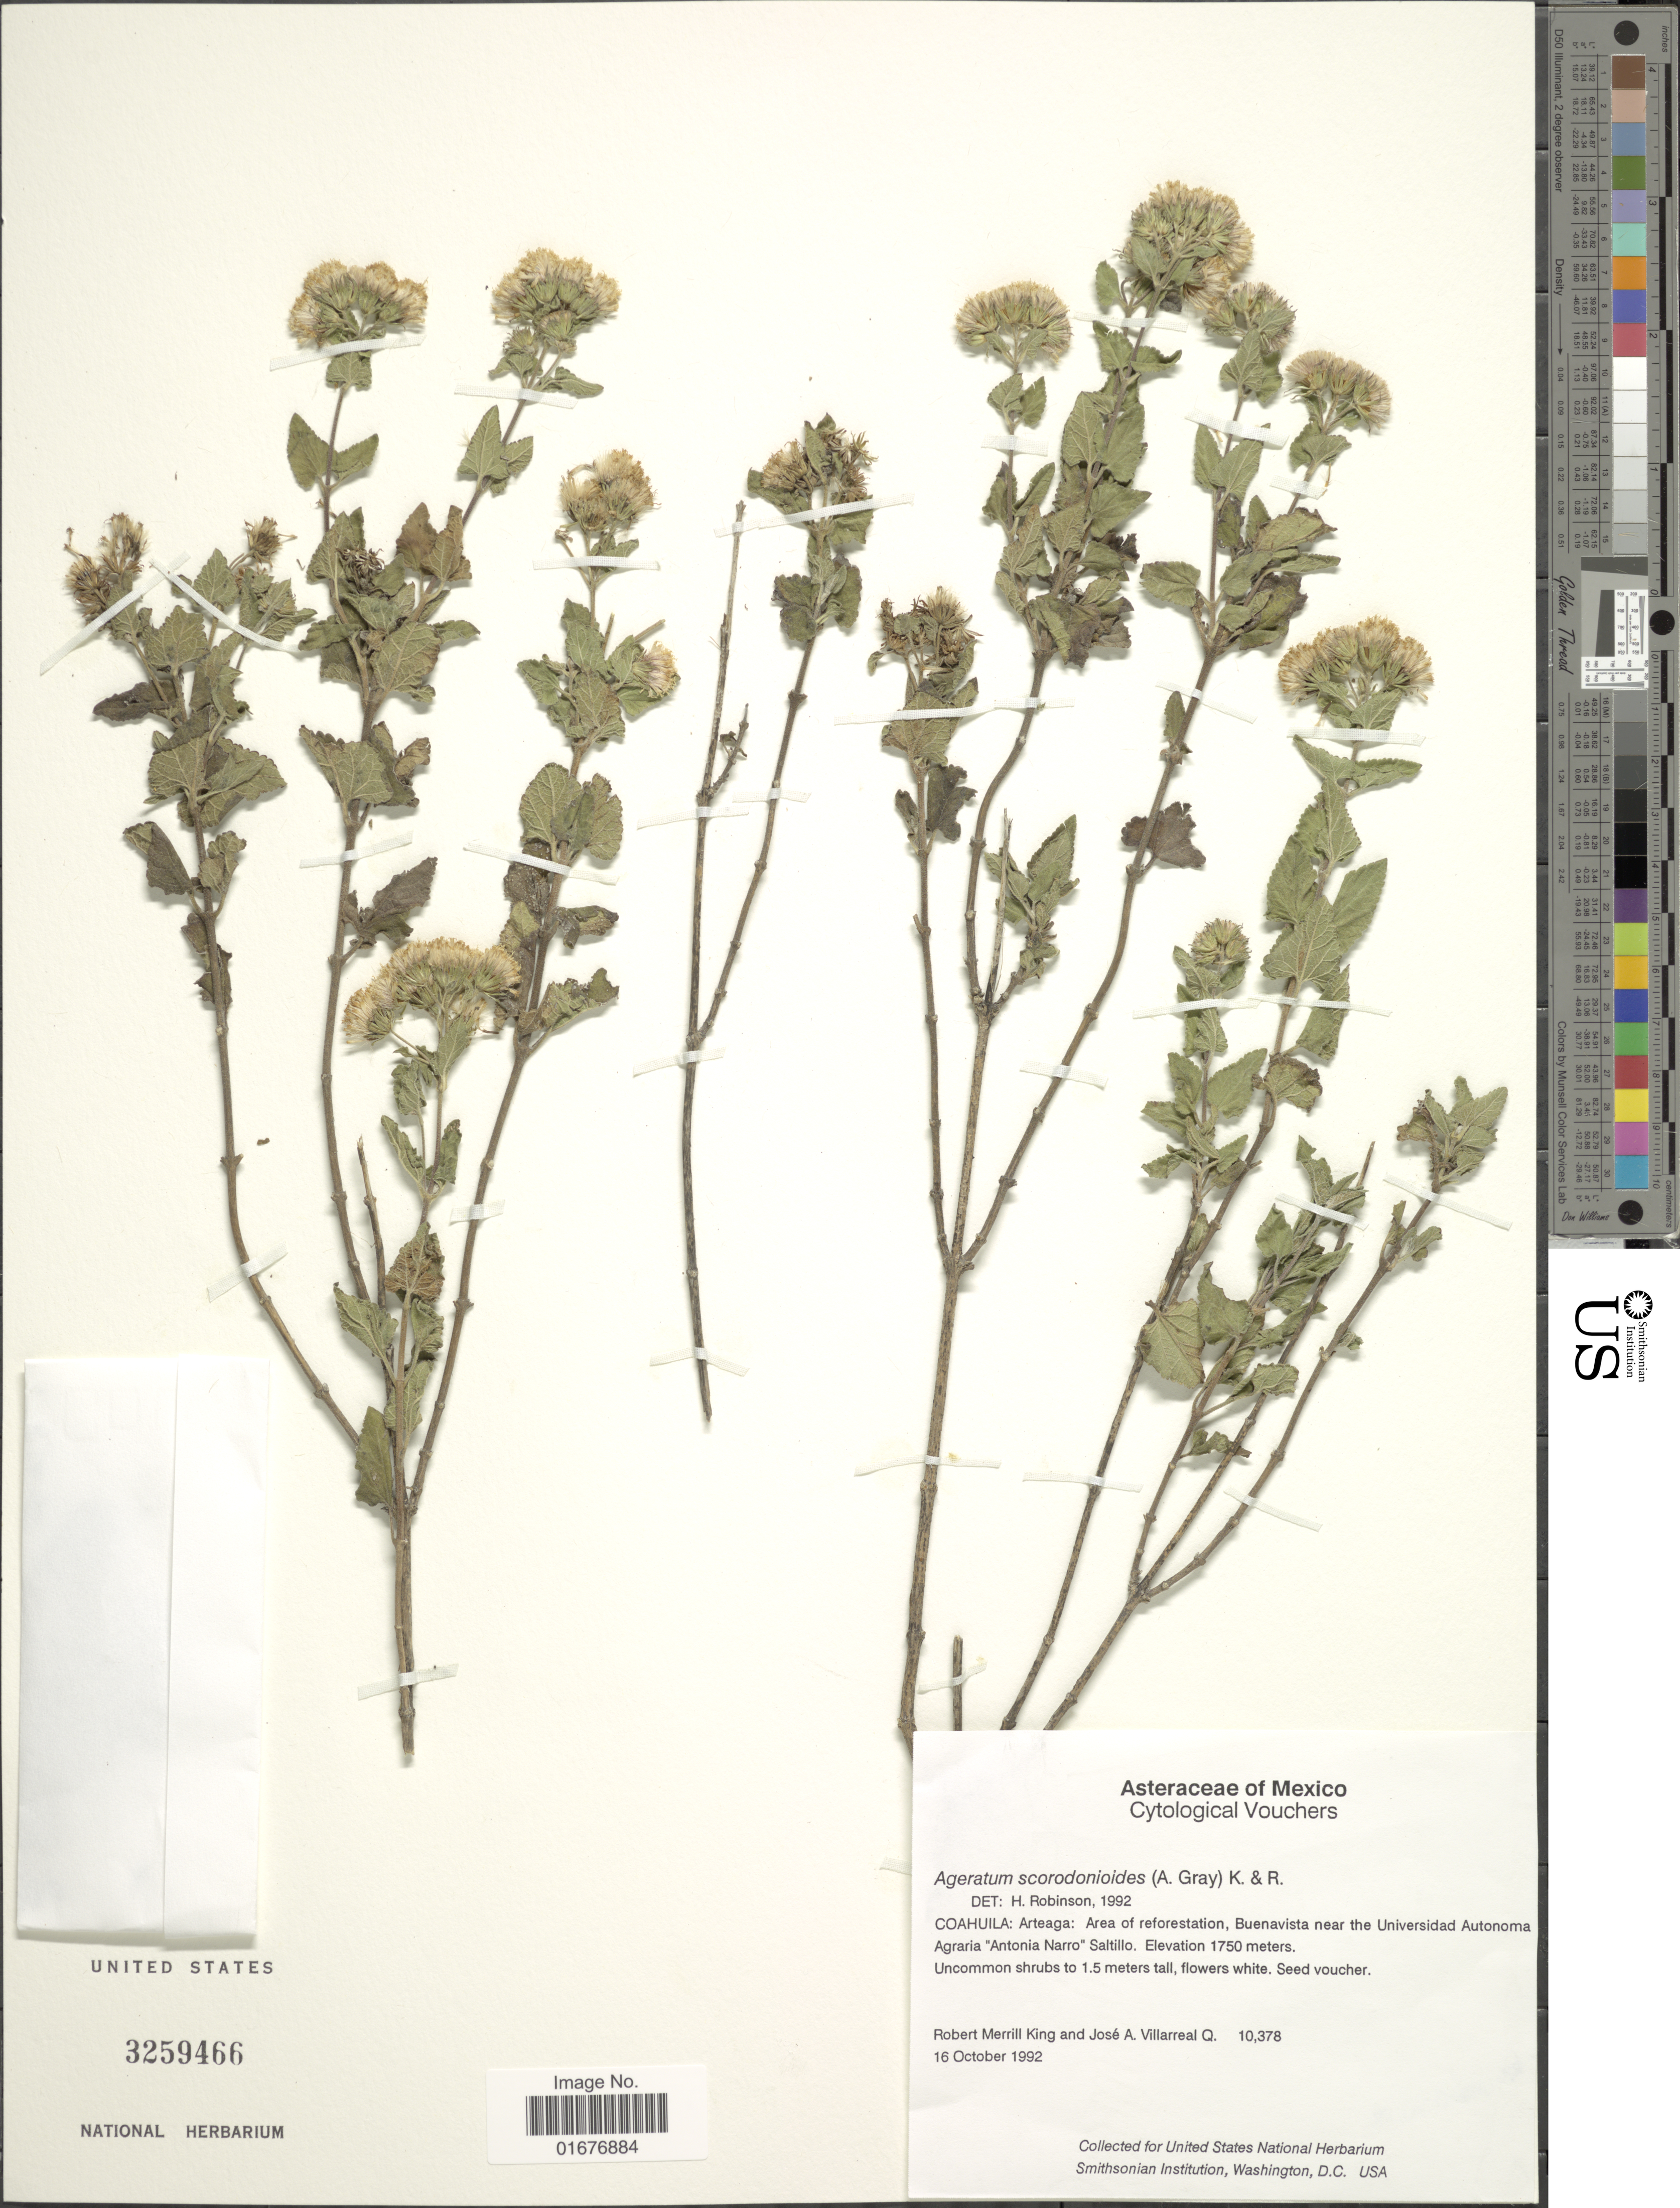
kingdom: Plantae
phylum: Tracheophyta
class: Magnoliopsida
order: Asterales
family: Asteraceae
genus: Ageratina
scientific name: Ageratina scorodonioides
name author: (A. Gray) R.M. King & H. Rob.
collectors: R. M. King & J. Villarreal-Quintanilla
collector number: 10378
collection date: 1992-10-16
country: Mexico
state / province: Coahuila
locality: Coahuila: Arteaga: Area of reforestation, Buenavista near the Universidad Autonoma, Agraria "Antonia Narro"Saltillo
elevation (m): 1750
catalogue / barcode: US 3259466